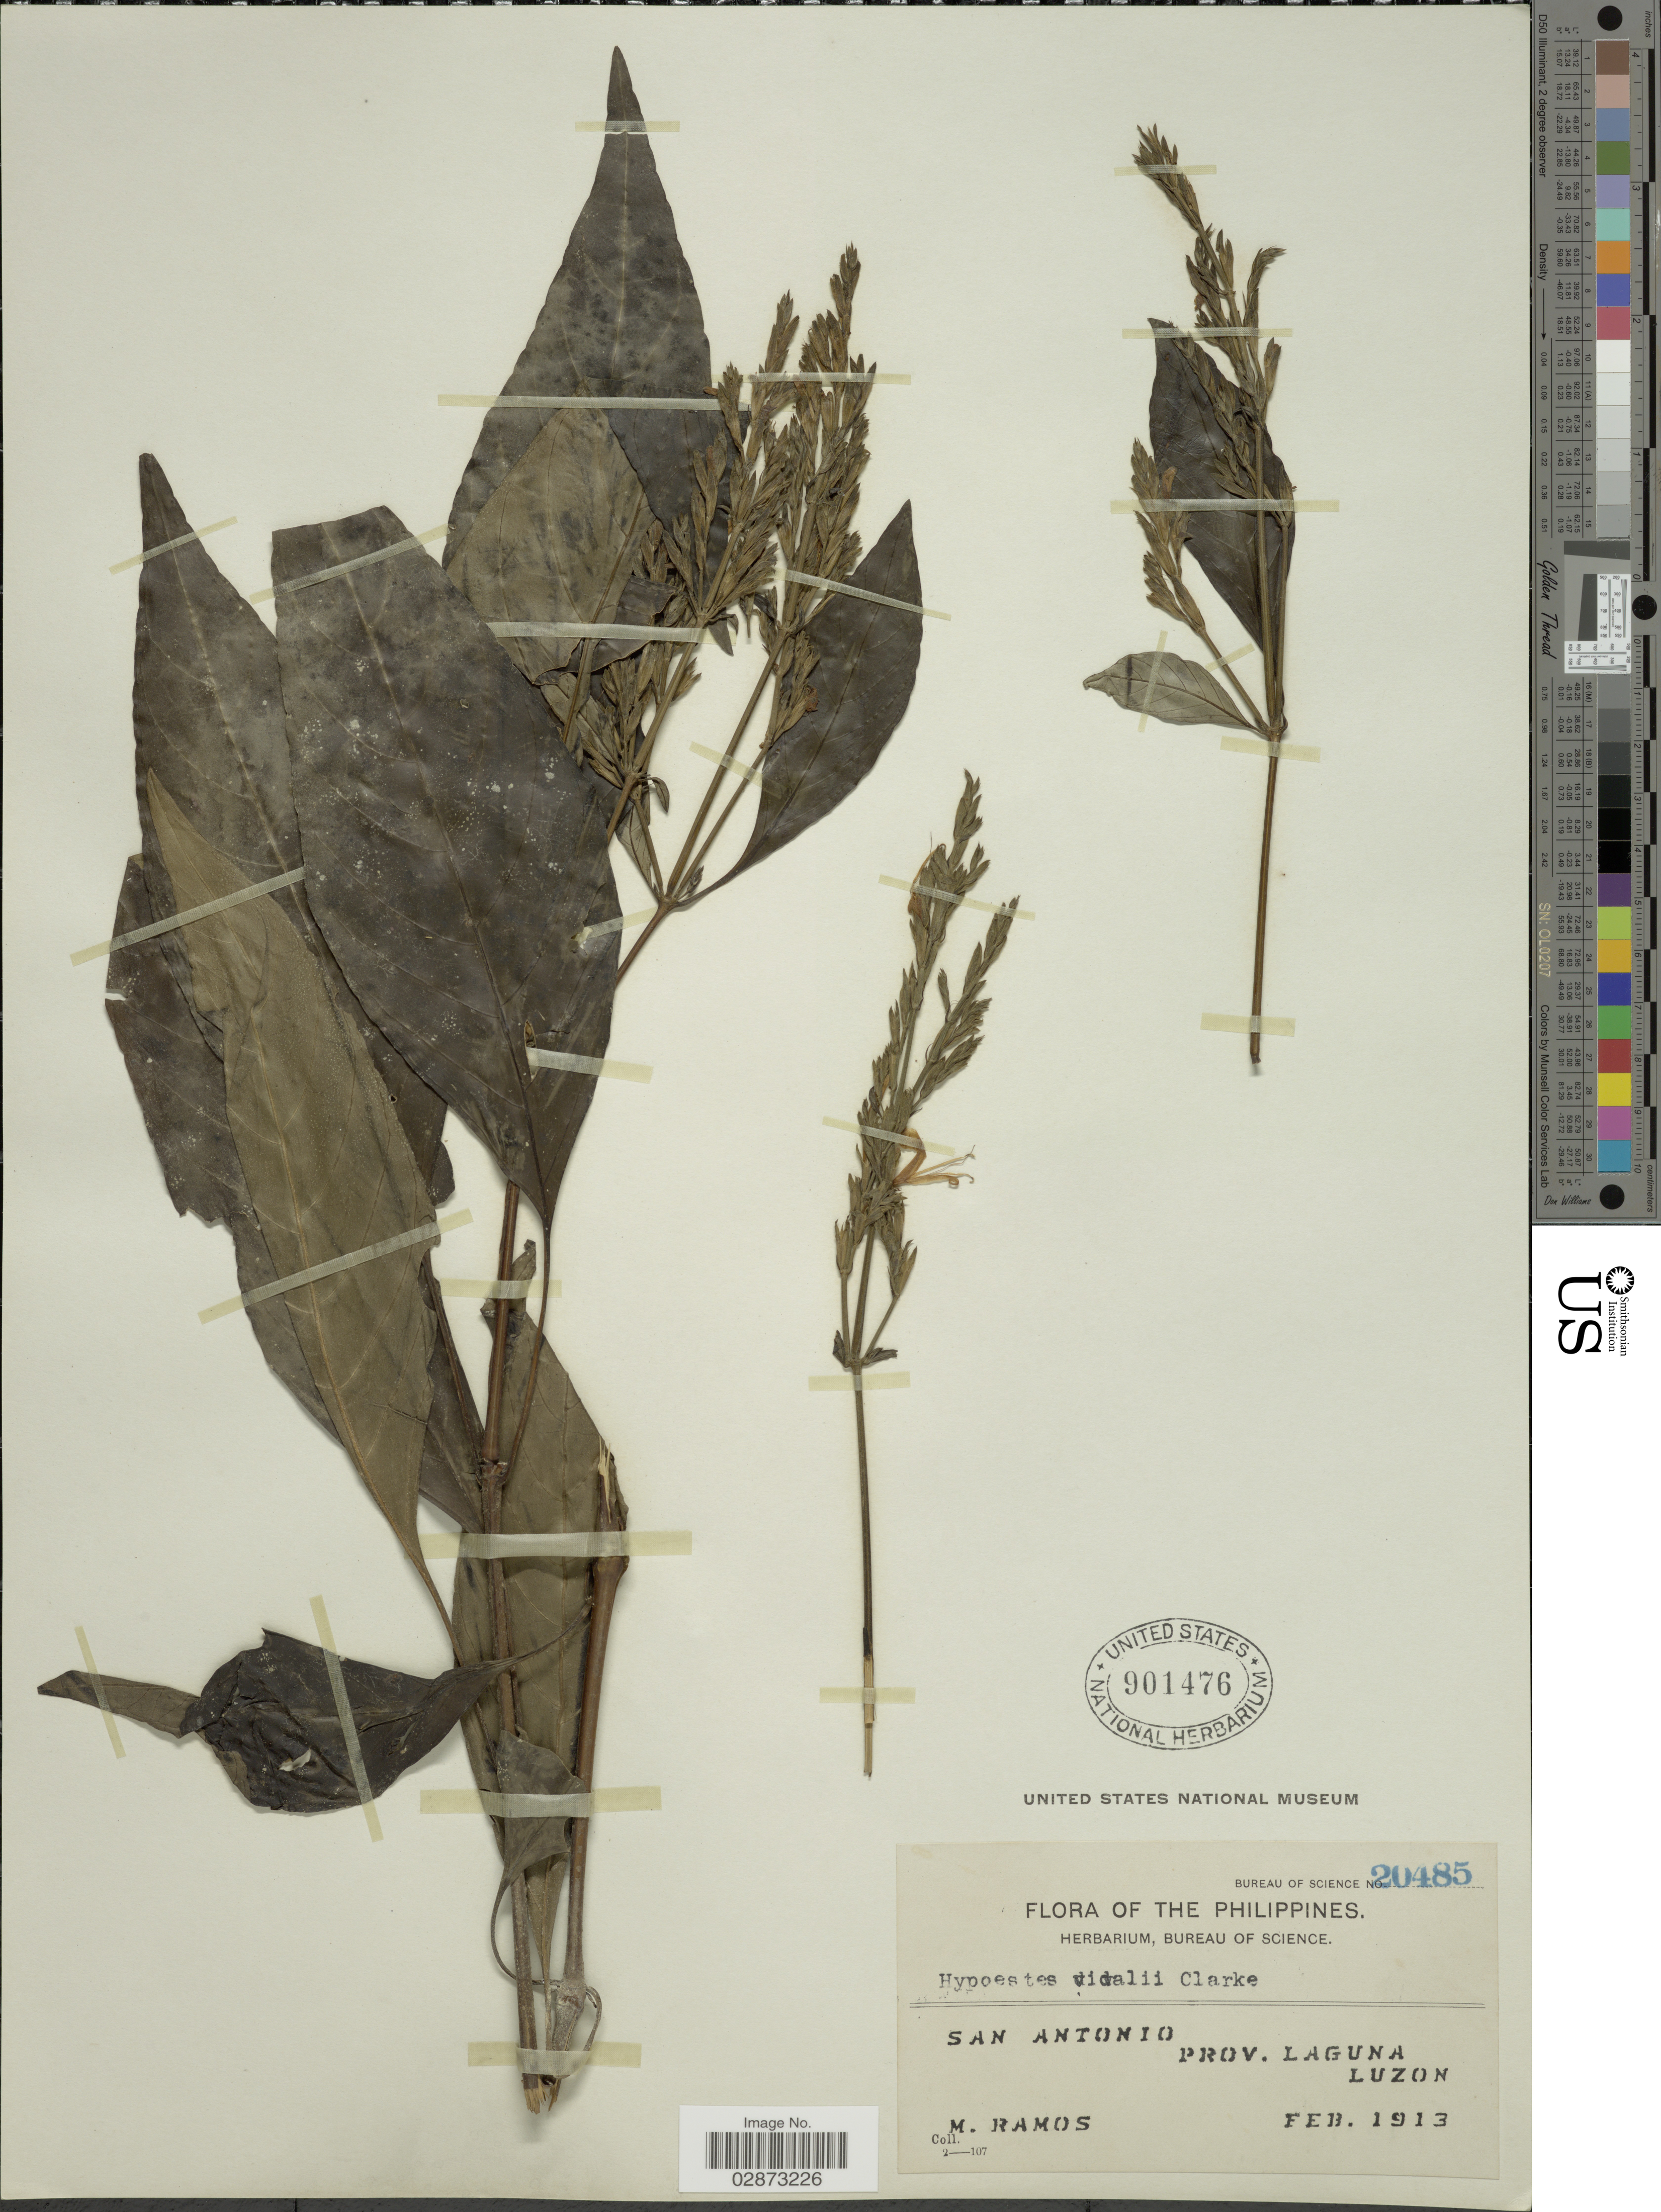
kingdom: Plantae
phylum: Tracheophyta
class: Magnoliopsida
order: Lamiales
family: Acanthaceae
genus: Hypoestes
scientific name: Hypoestes vidalii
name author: C.B. Clarke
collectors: M. Ramos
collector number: Bureau of Science 20485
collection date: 1913-02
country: Philippines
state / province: Calabarzon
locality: San Antonio. Prov. Laguna. Luzon.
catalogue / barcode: US 901476